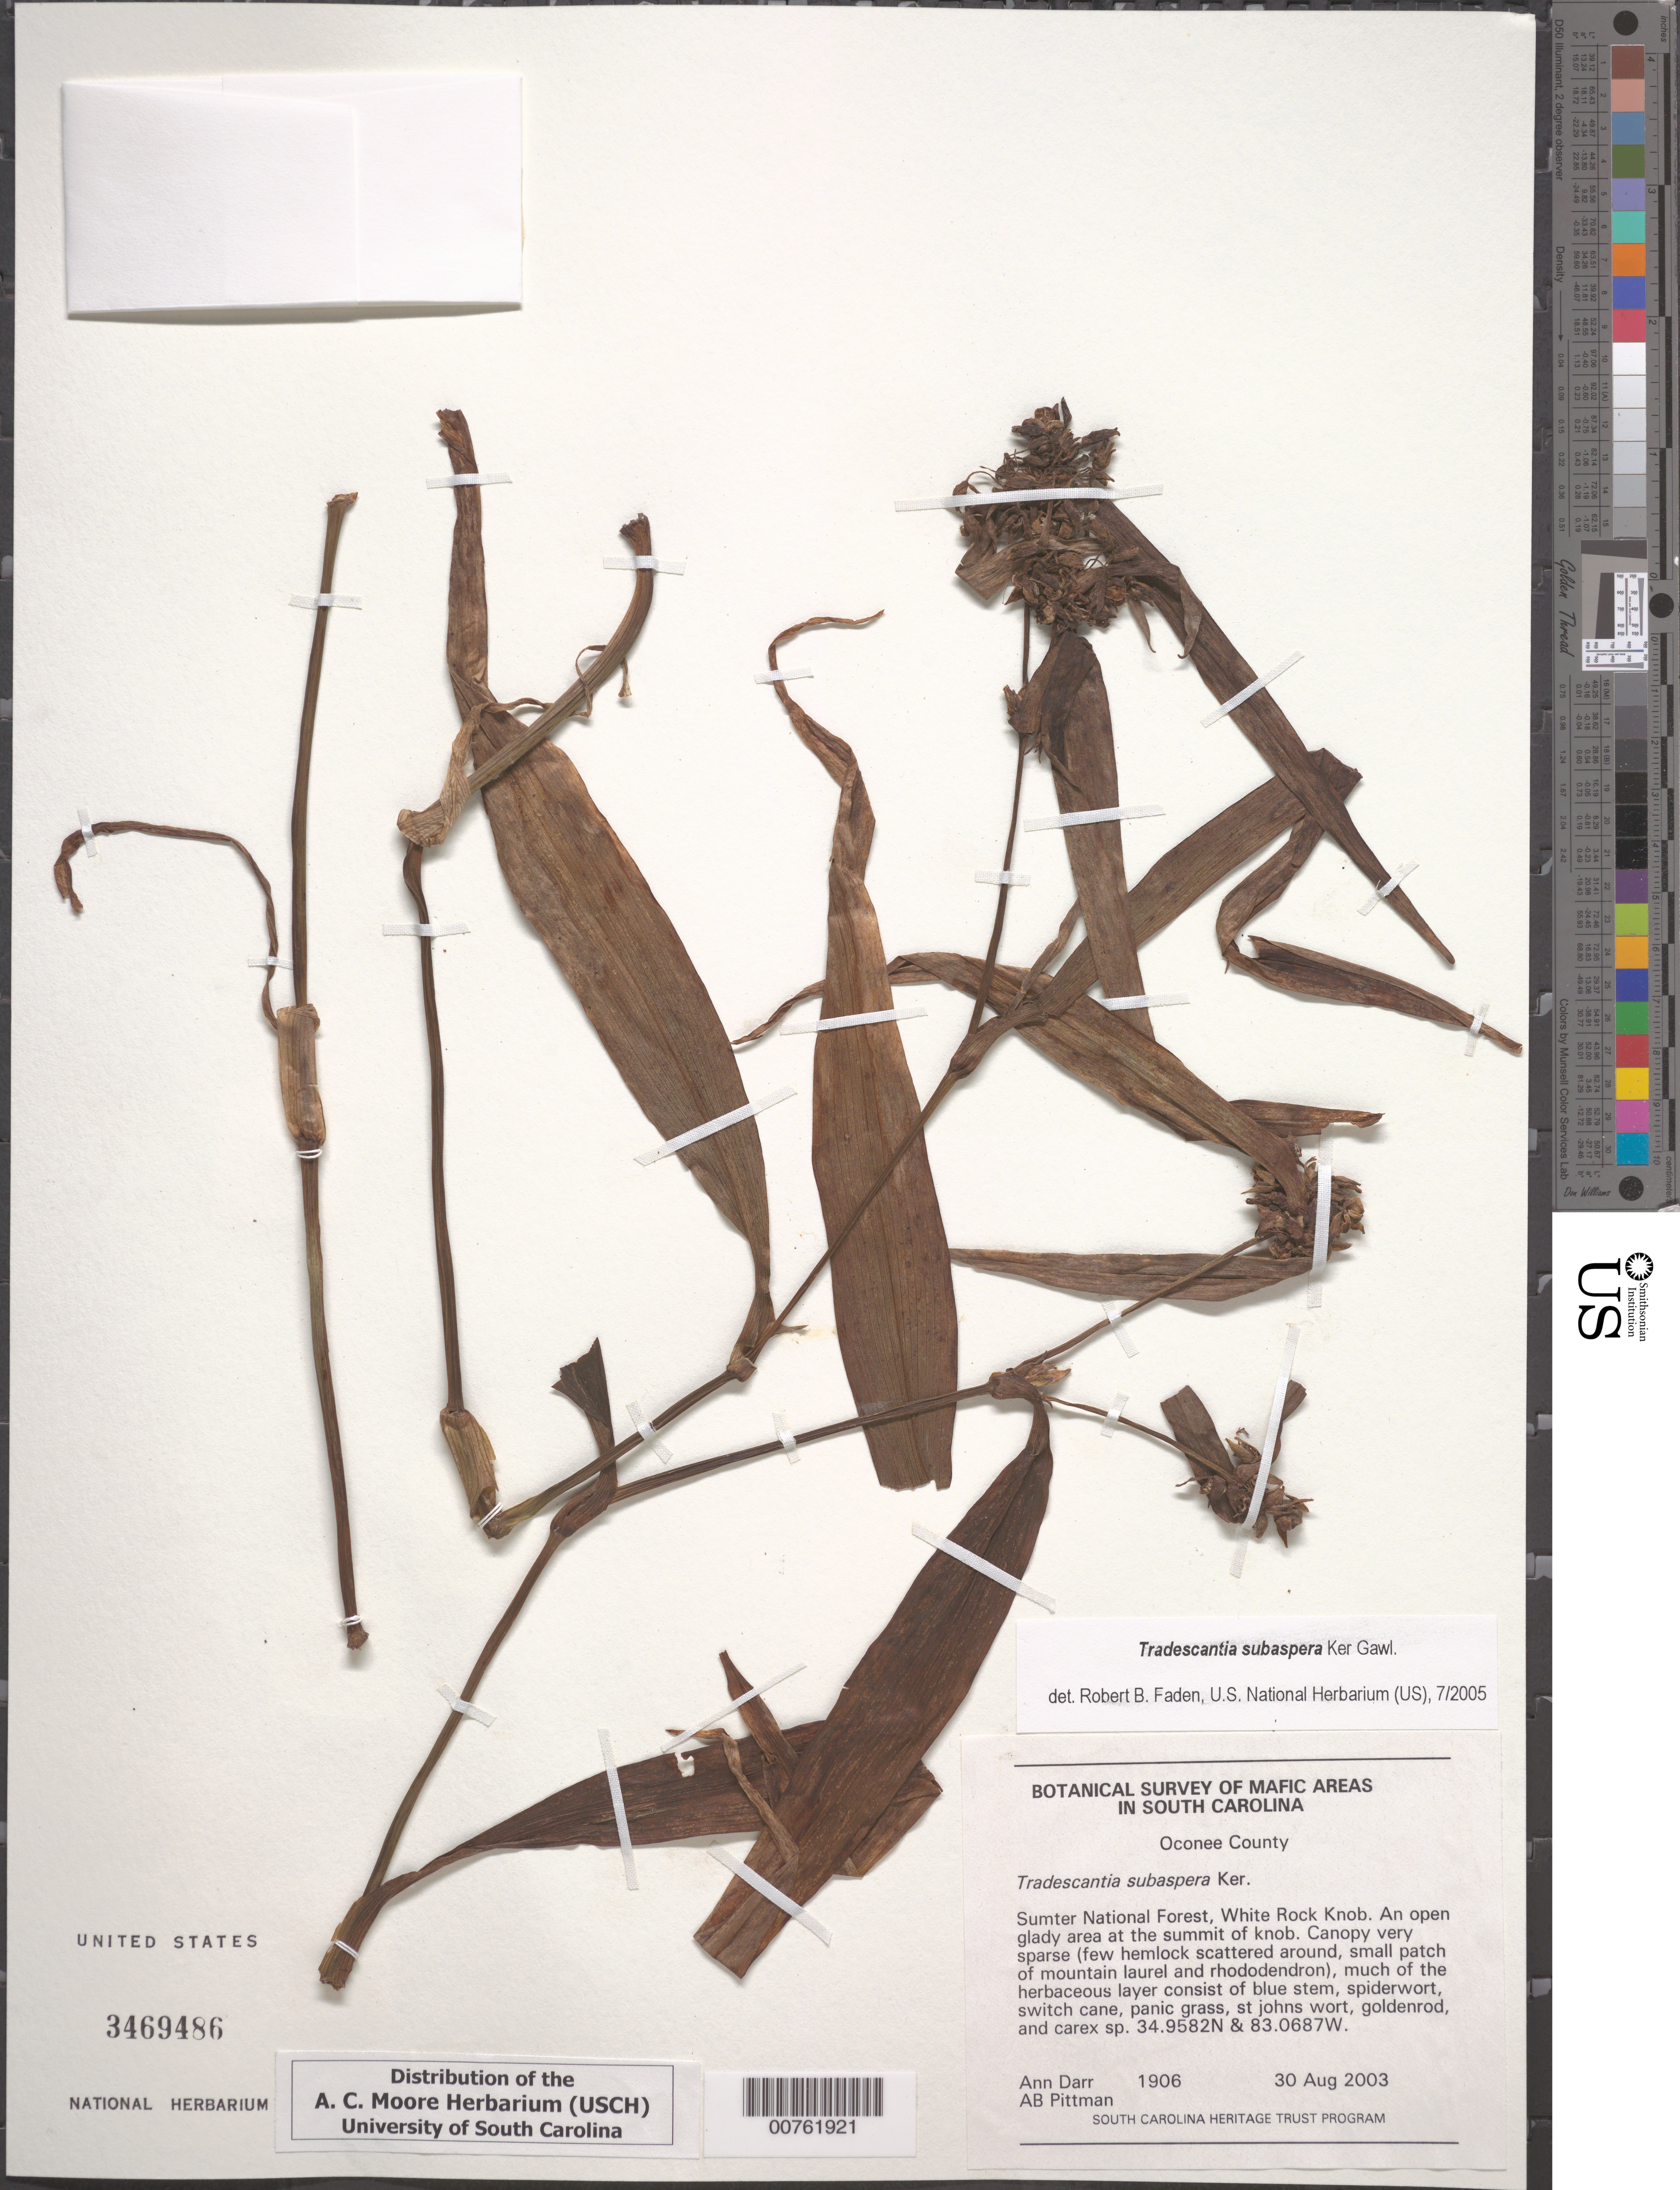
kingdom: Plantae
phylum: Tracheophyta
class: Liliopsida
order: Commelinales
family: Commelinaceae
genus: Tradescantia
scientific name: Tradescantia subaspera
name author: Ker Gawl.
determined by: Faden, Robert B., (US), Smithsonian Institution - National Museum of Natural History (UNITED STATES)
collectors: A. Darr et al.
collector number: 1906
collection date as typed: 30 Aug 2003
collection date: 2003-08-30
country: United States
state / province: South Carolina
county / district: Oconee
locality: Sumter National Forest, White Rock Knob. An open glady area at the summit of knob. Canopy very sparse (few hemlock scattered around, small patch of mountain laurel and rhododendrom), much of the herbaceous layer consist of blue stem, wpiderwort, switch cane, panic grass, st johns wort, goldenrod, and carex sp.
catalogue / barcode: US 3469486